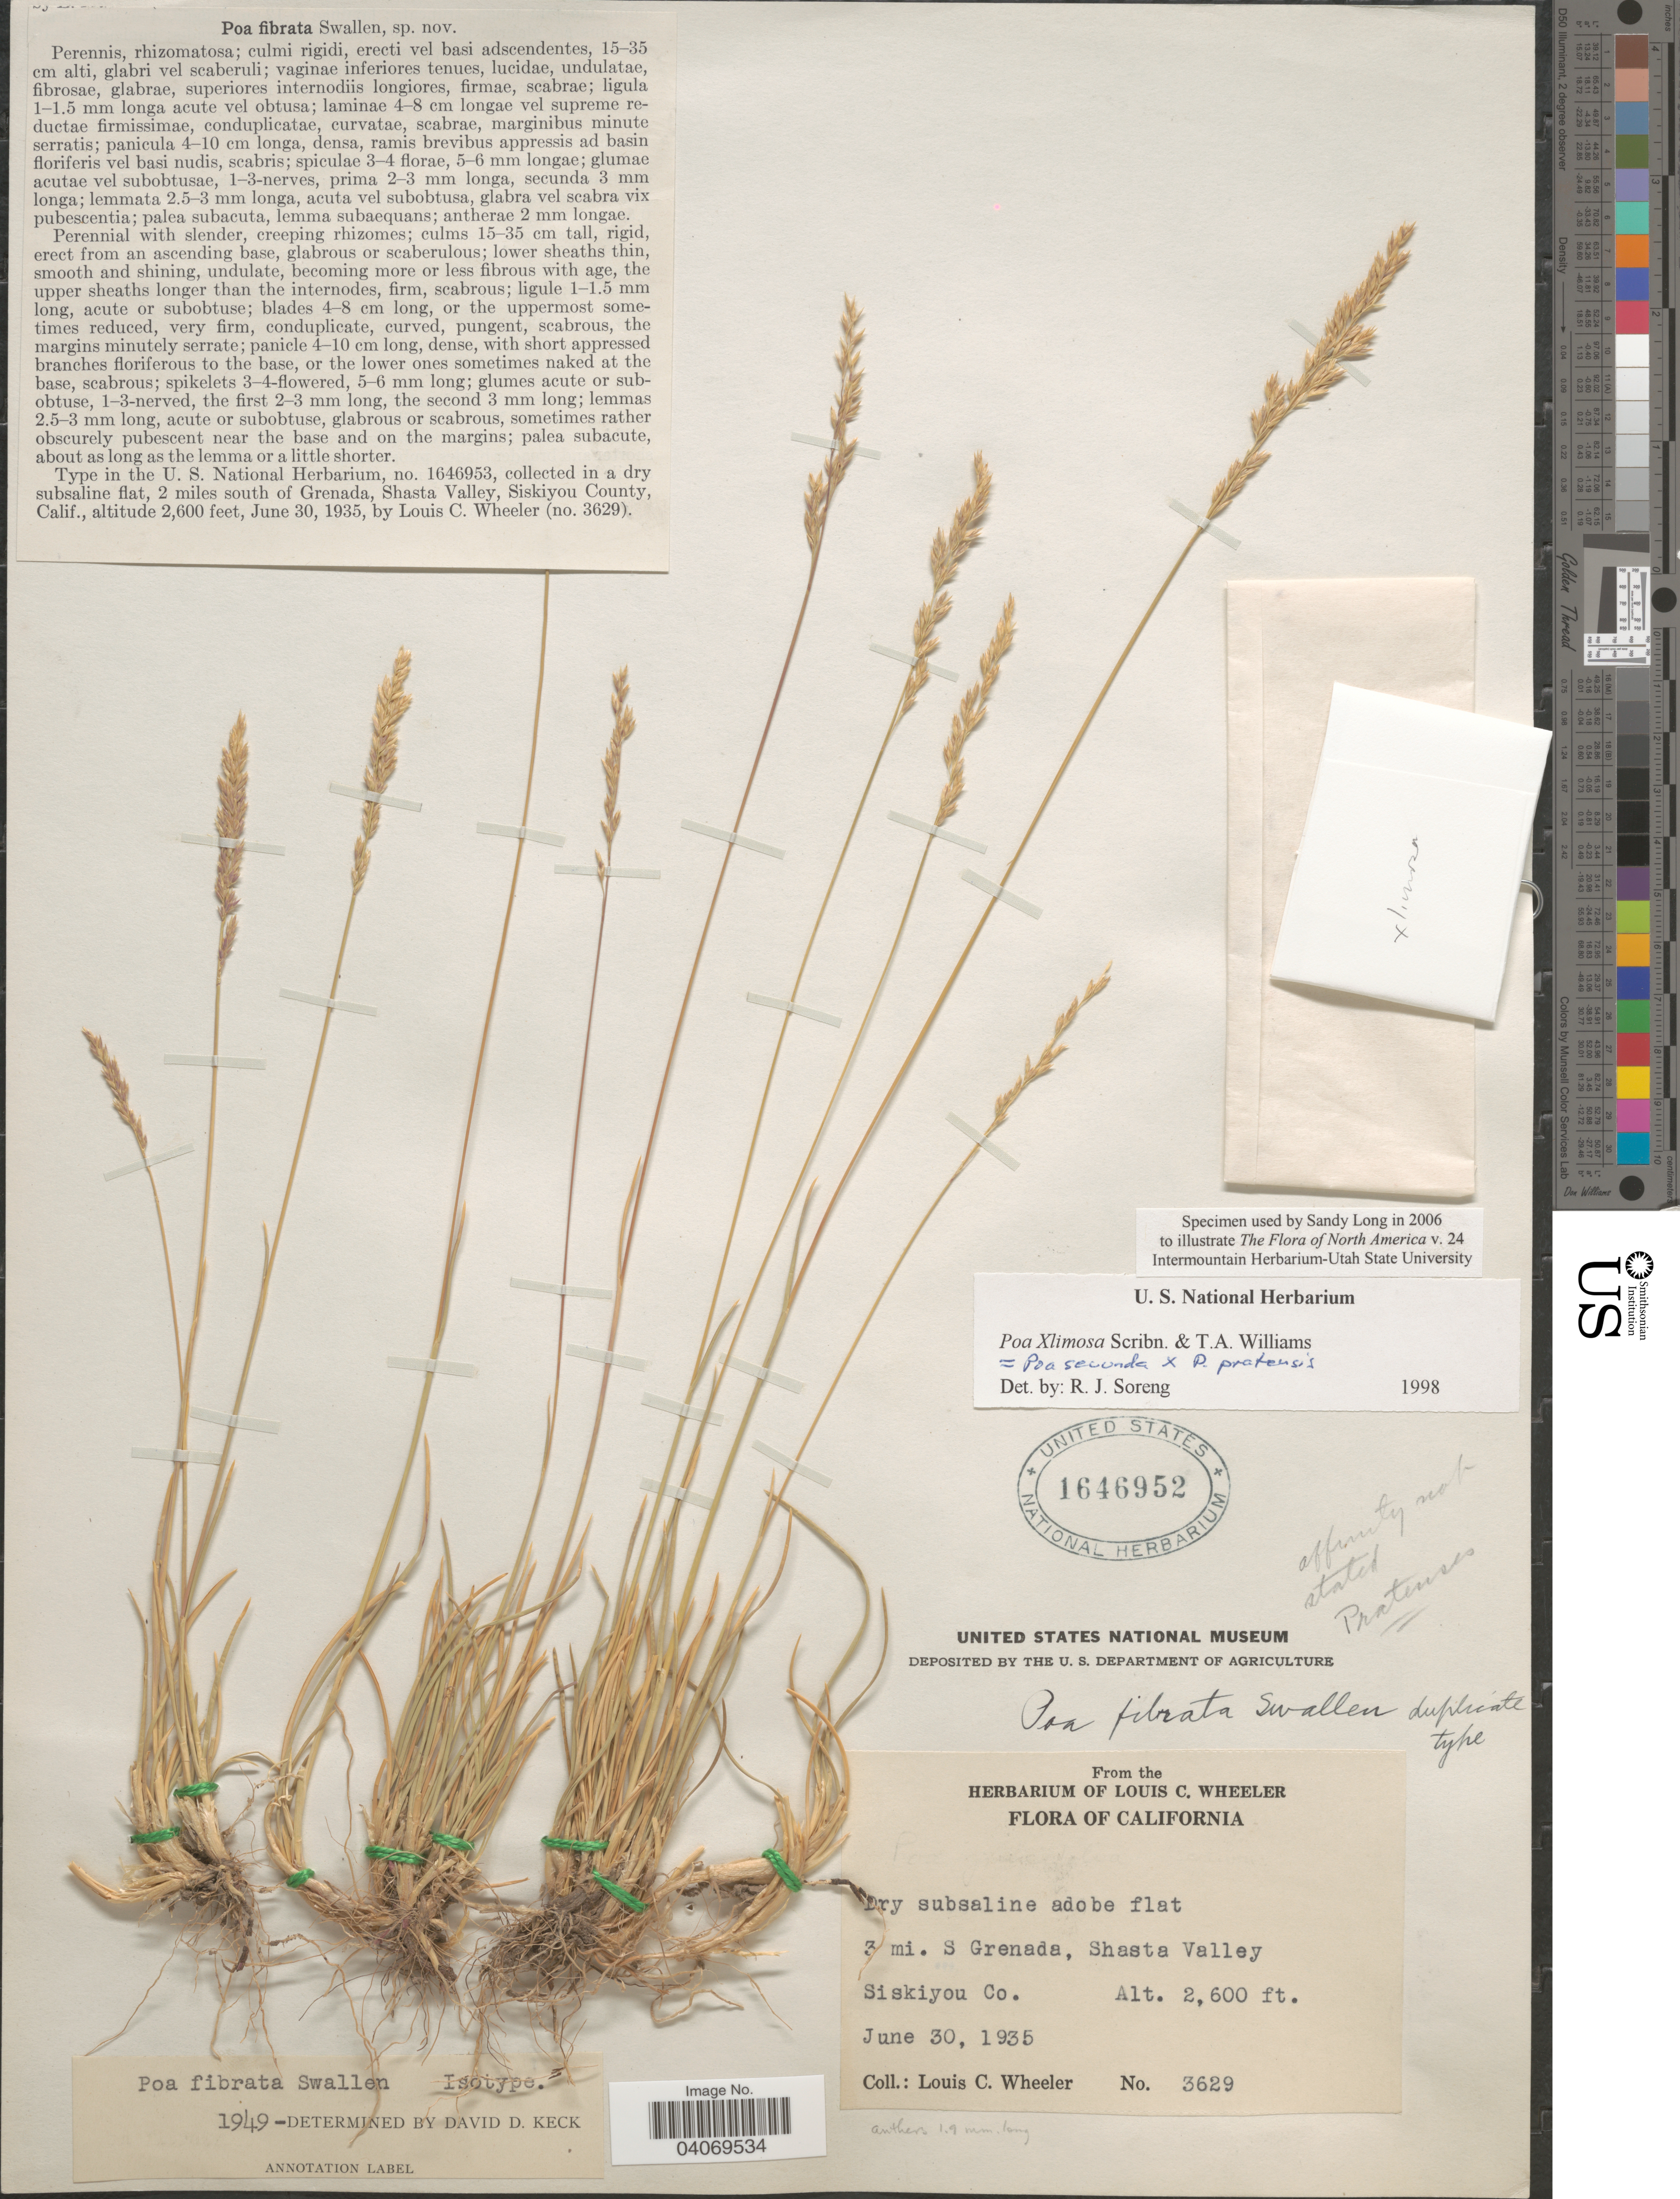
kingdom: Plantae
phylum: Tracheophyta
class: Liliopsida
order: Poales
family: Poaceae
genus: Poa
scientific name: Poa x limosa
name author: Scribn. & T.A. Williams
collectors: L. C. Wheeler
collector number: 3629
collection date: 1935-06-30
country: United States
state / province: California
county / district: Siskiyou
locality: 3 mi. S Grenada, Shasta Valley. Siskiyou Co.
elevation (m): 792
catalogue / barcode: US 1646952